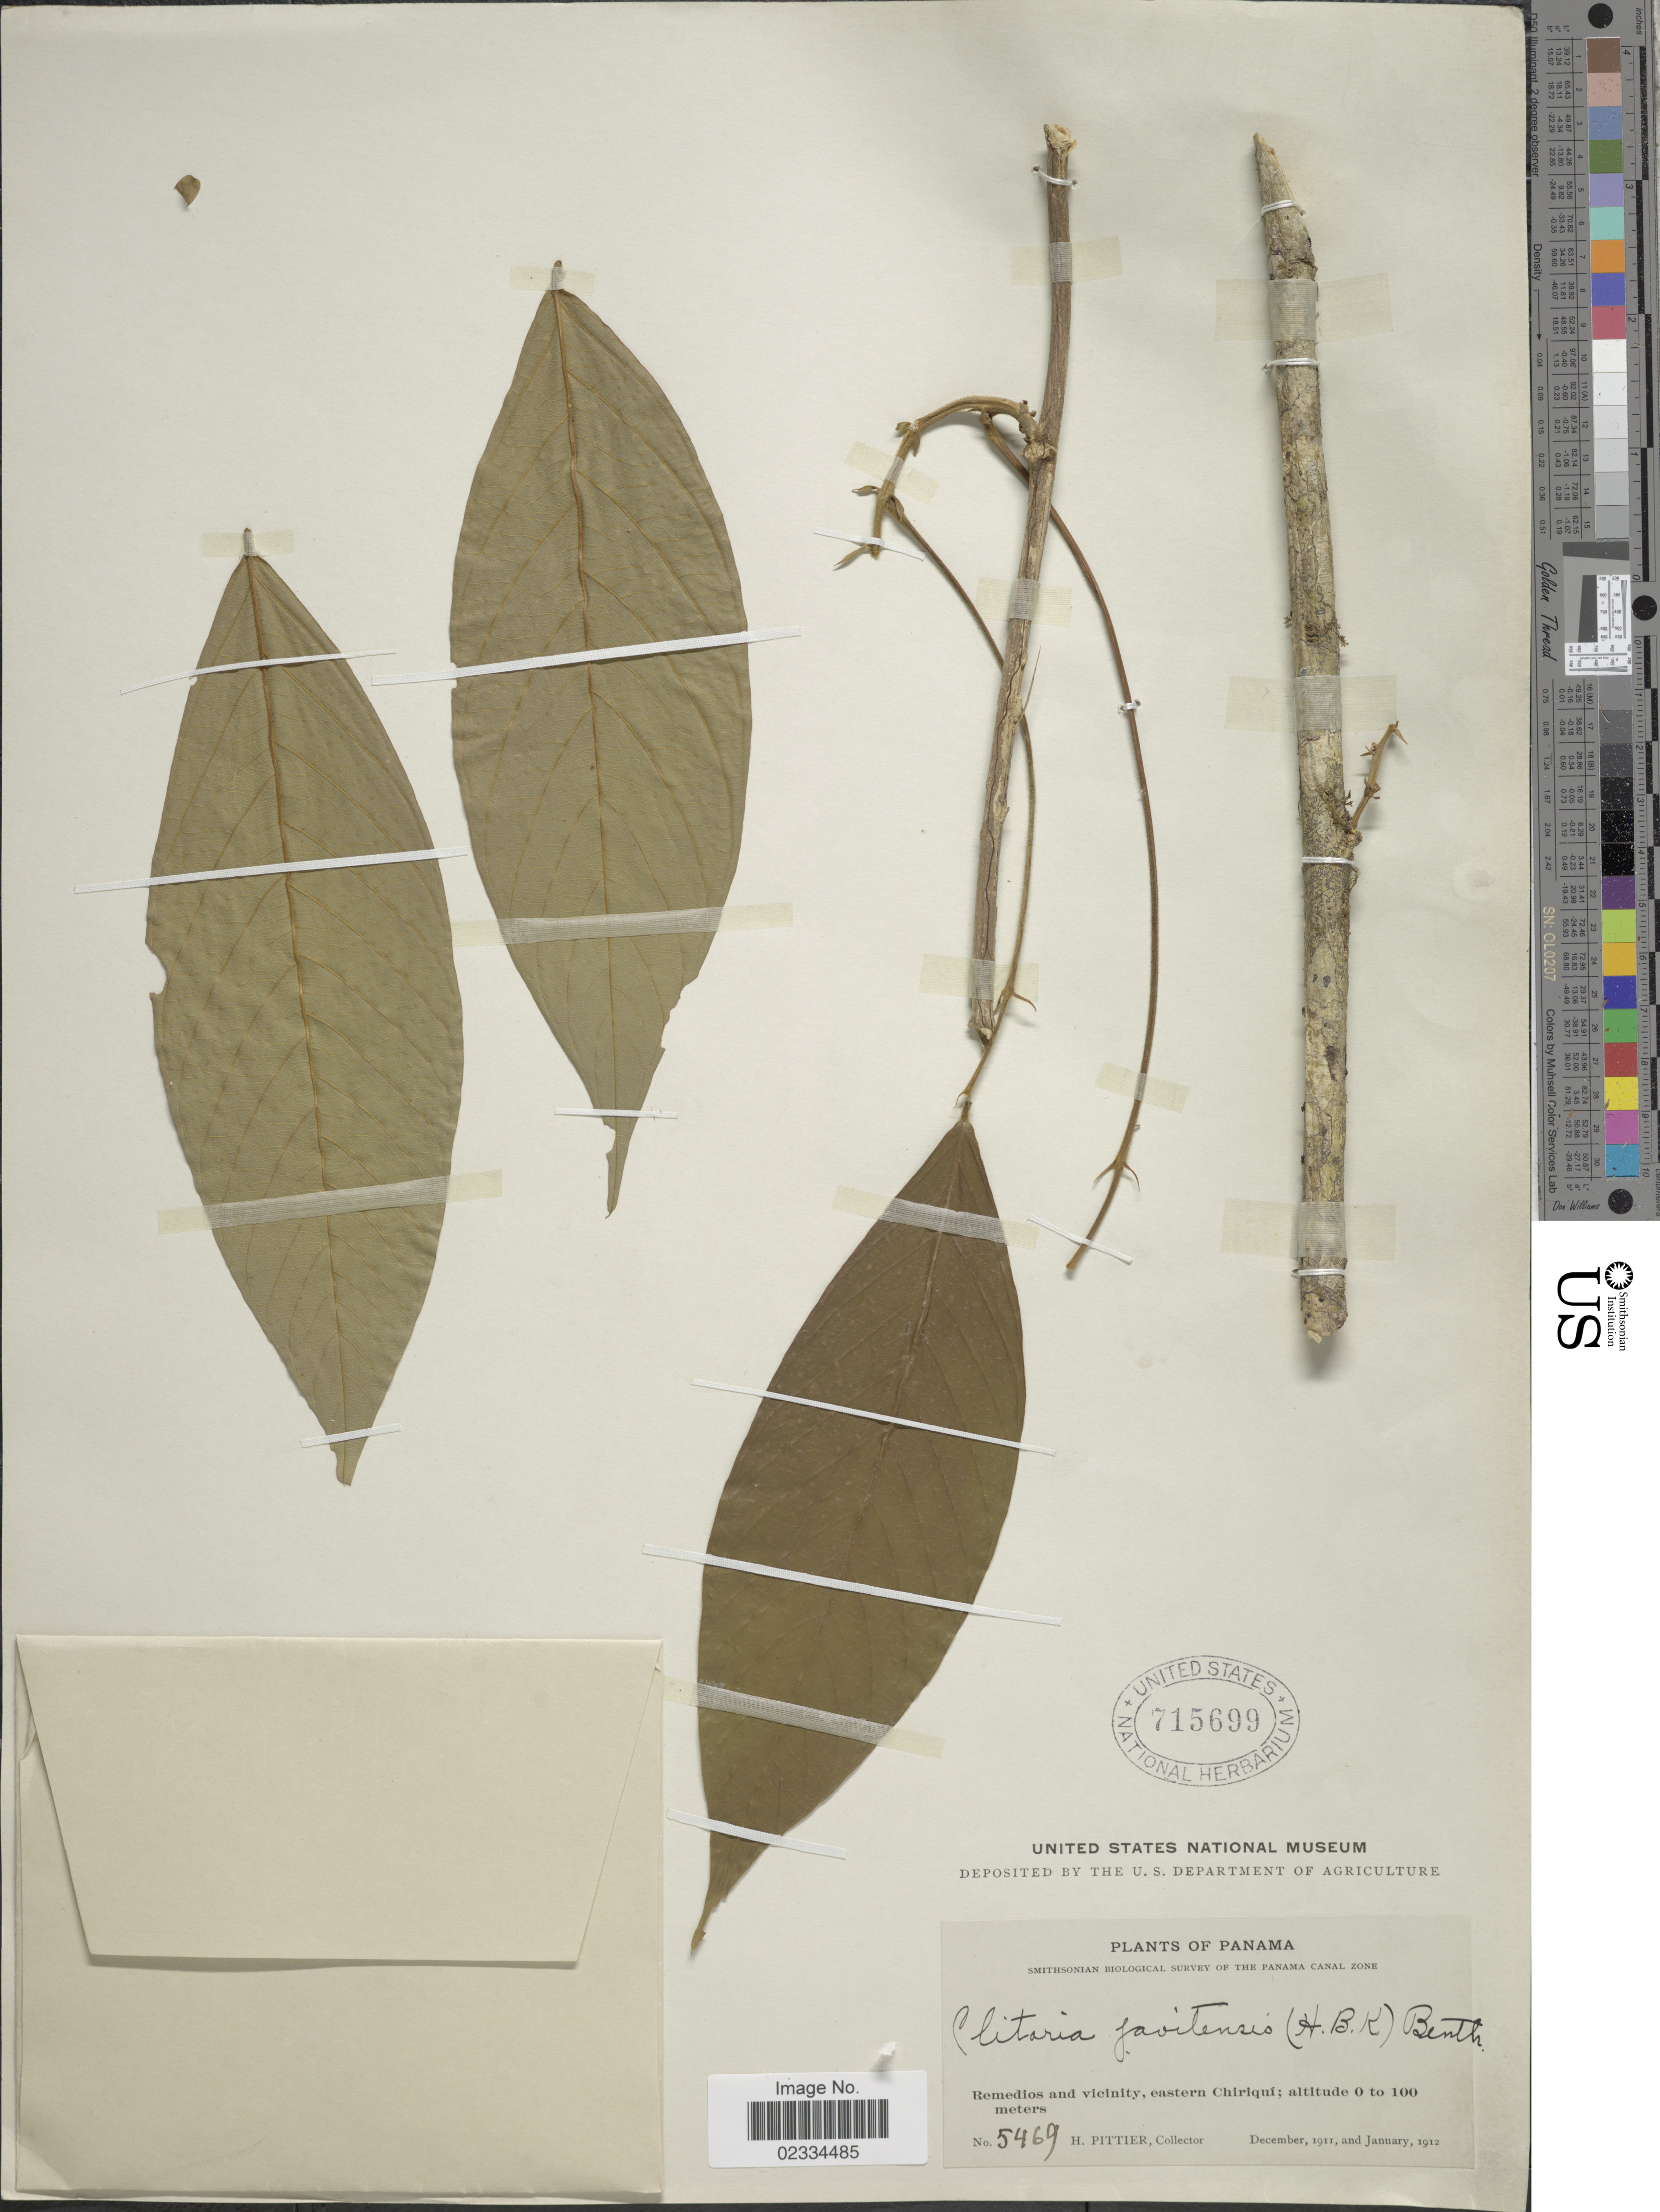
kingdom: Plantae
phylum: Tracheophyta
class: Magnoliopsida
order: Fabales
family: Fabaceae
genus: Clitoria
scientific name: Clitoria javitensis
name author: (Kunth) Benth.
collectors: H. F. Pittier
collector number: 5469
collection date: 1911-12/1912-01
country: Panama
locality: Remedios and vicinity, eastern Chiriqui, canal zone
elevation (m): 0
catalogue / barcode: US 715699